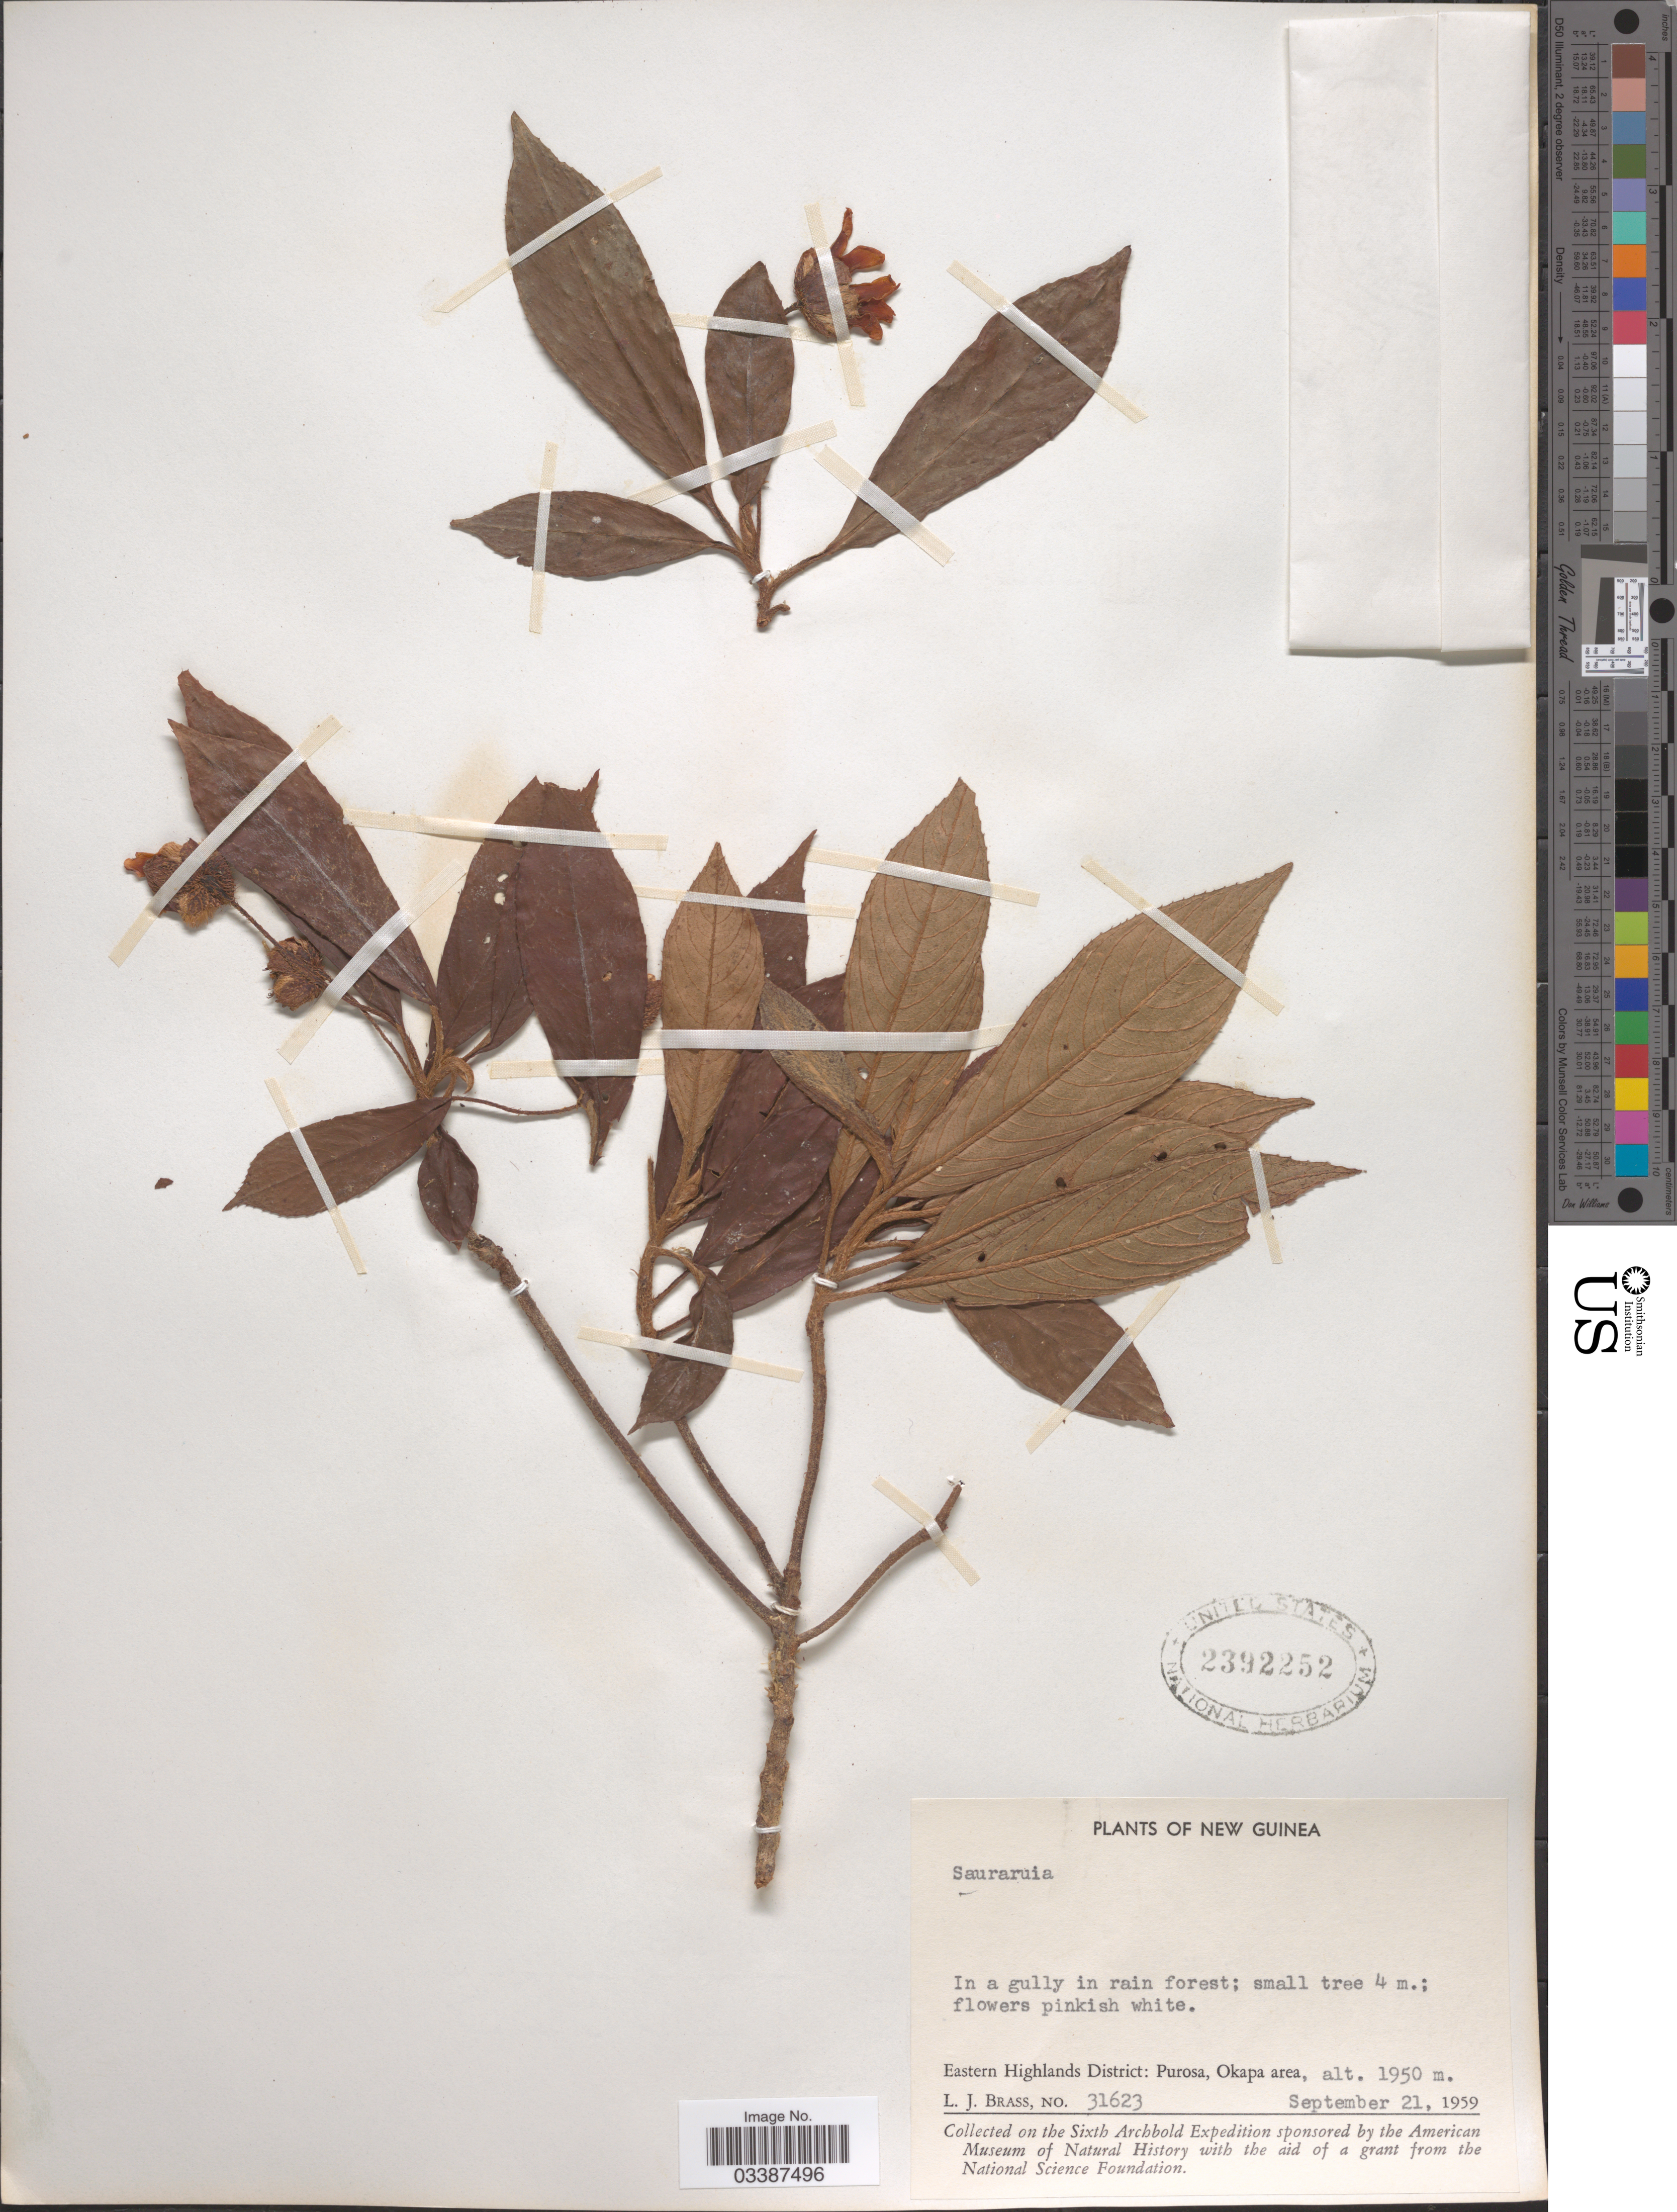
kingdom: Plantae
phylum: Tracheophyta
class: Magnoliopsida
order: Ericales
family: Actinidiaceae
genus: Saurauia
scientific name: Saurauia sp.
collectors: L. J. Brass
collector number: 31623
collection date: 1959-09-21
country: Papua New Guinea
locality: New Guinea. Eastern Highlands District: Purosa, Okapa area.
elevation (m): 1950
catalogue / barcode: US 2392252